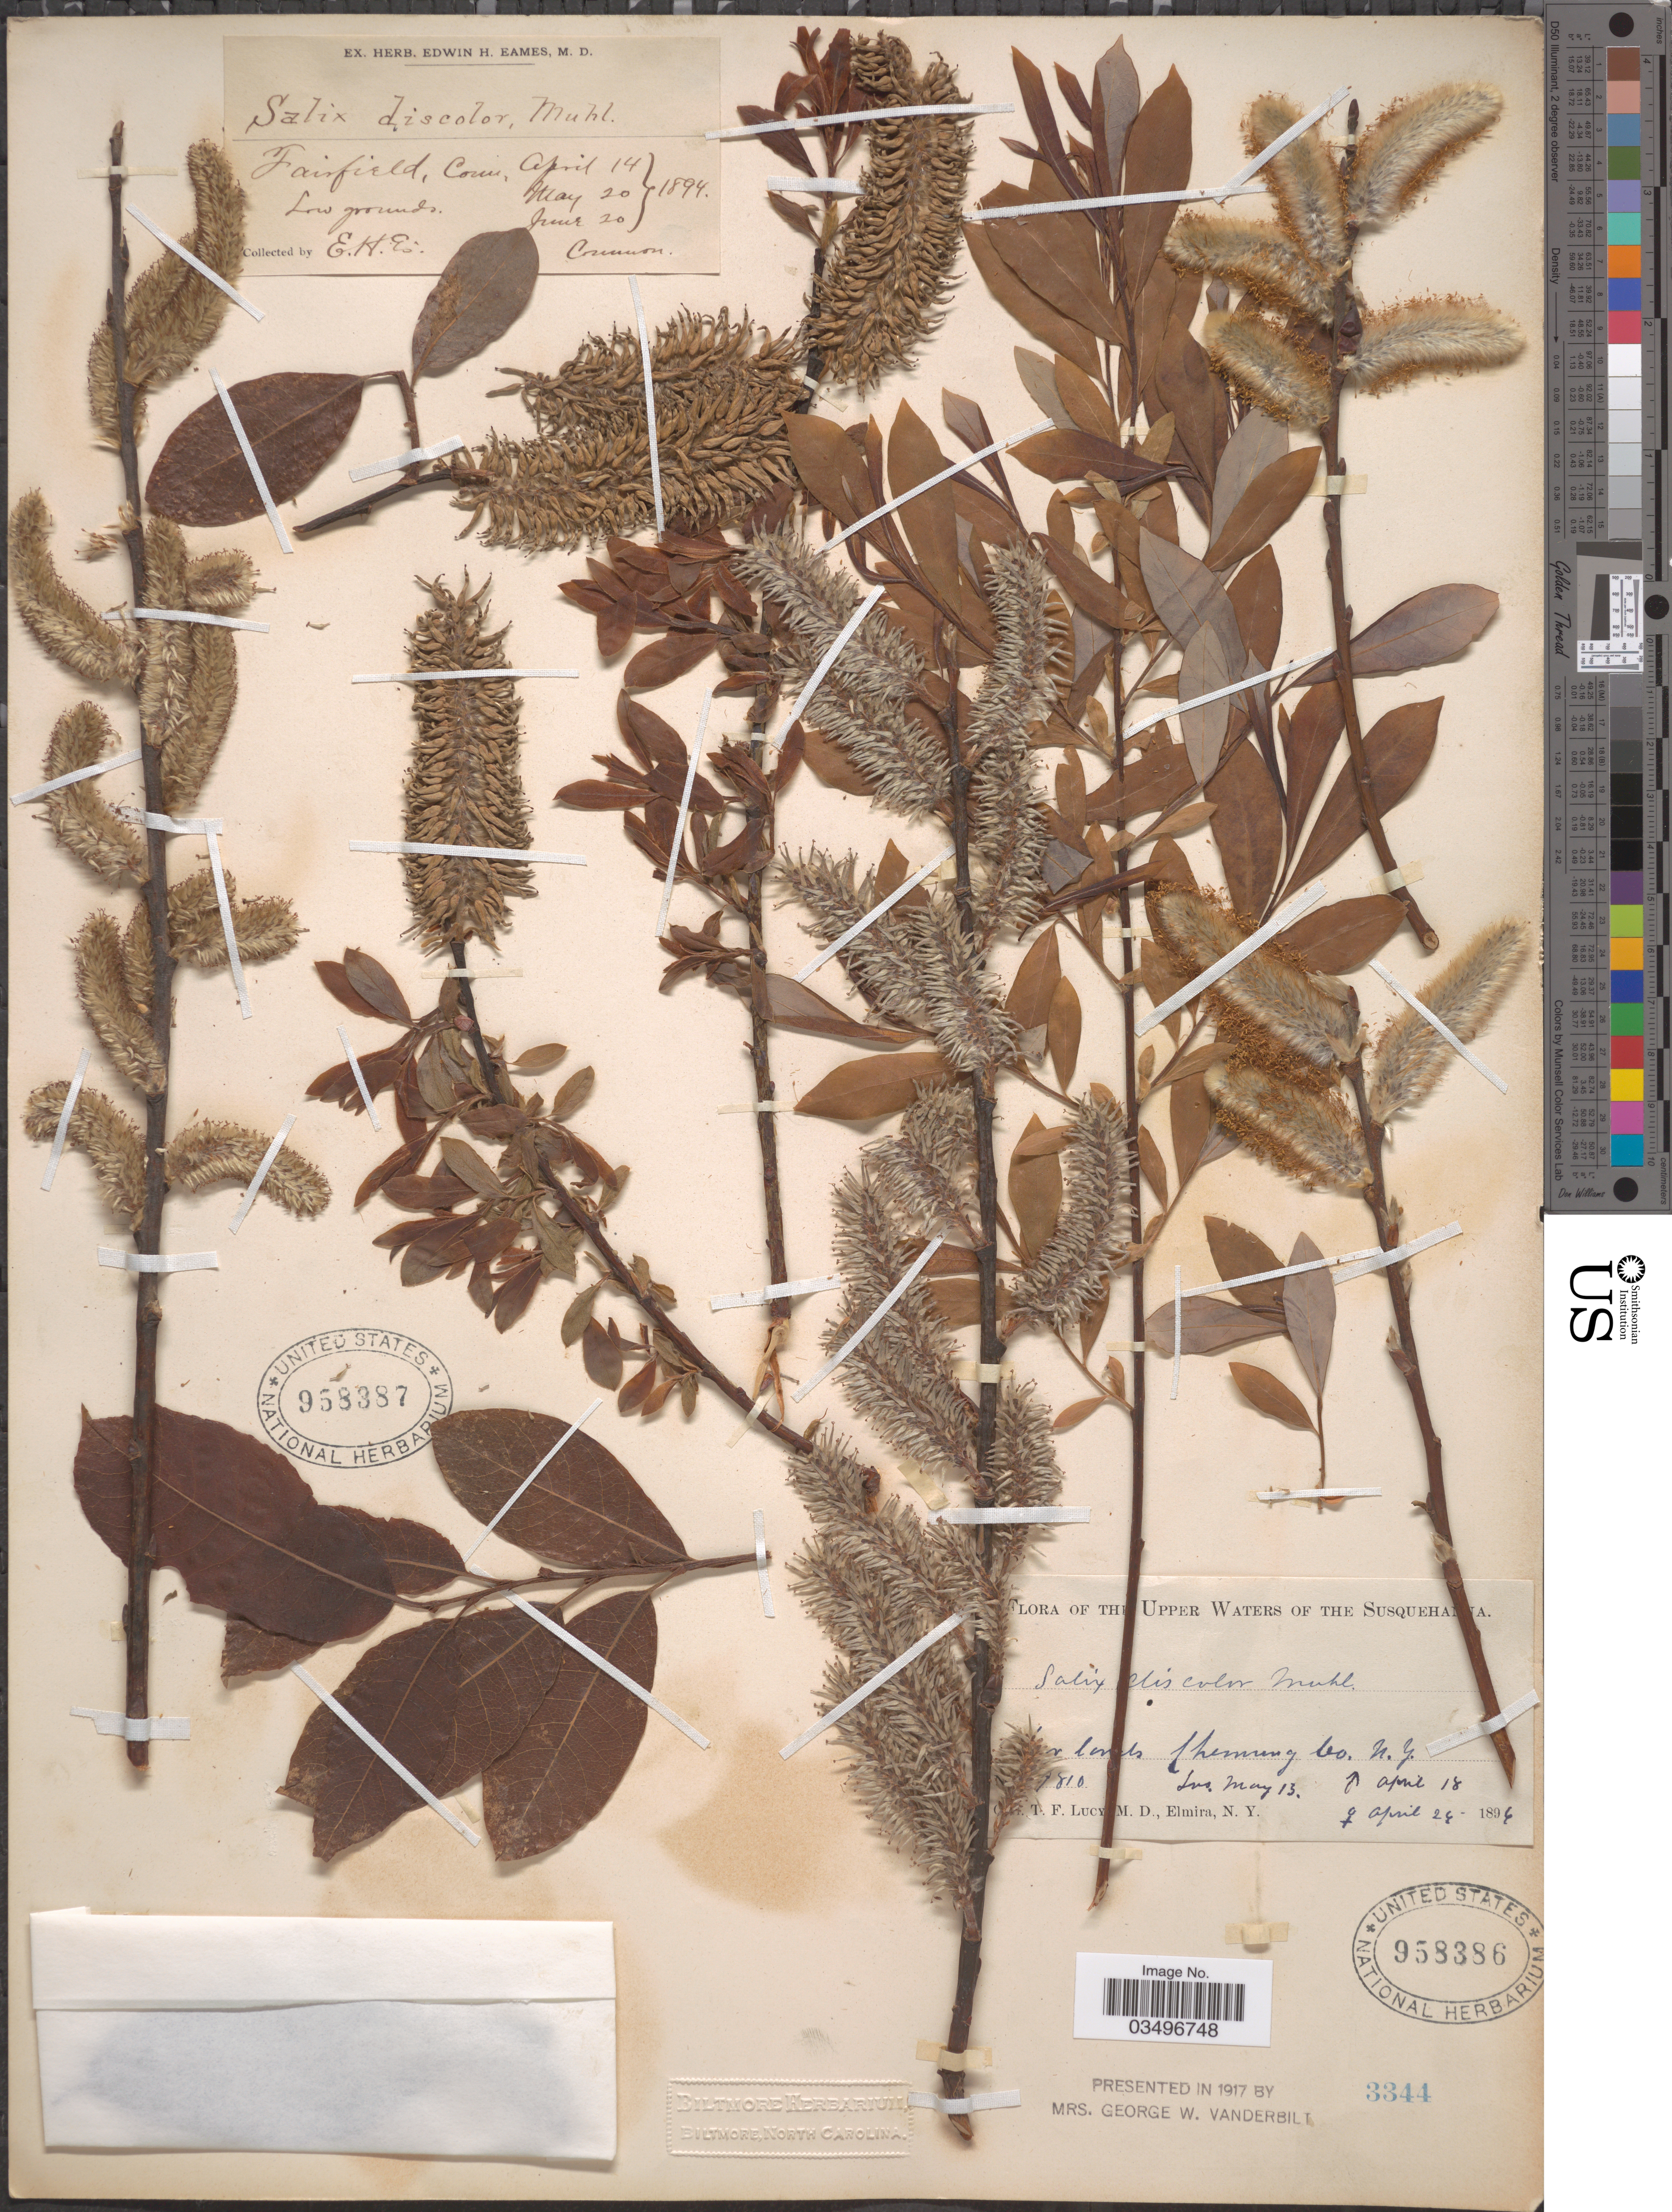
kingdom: Plantae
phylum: Tracheophyta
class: Magnoliopsida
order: Malpighiales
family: Salicaceae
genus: Salix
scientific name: Salix discolor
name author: Muhl.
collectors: E. H. Eames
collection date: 1894-04-14/1894-06-20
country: United States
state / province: Connecticut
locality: Fairfield.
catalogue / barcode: US 958387